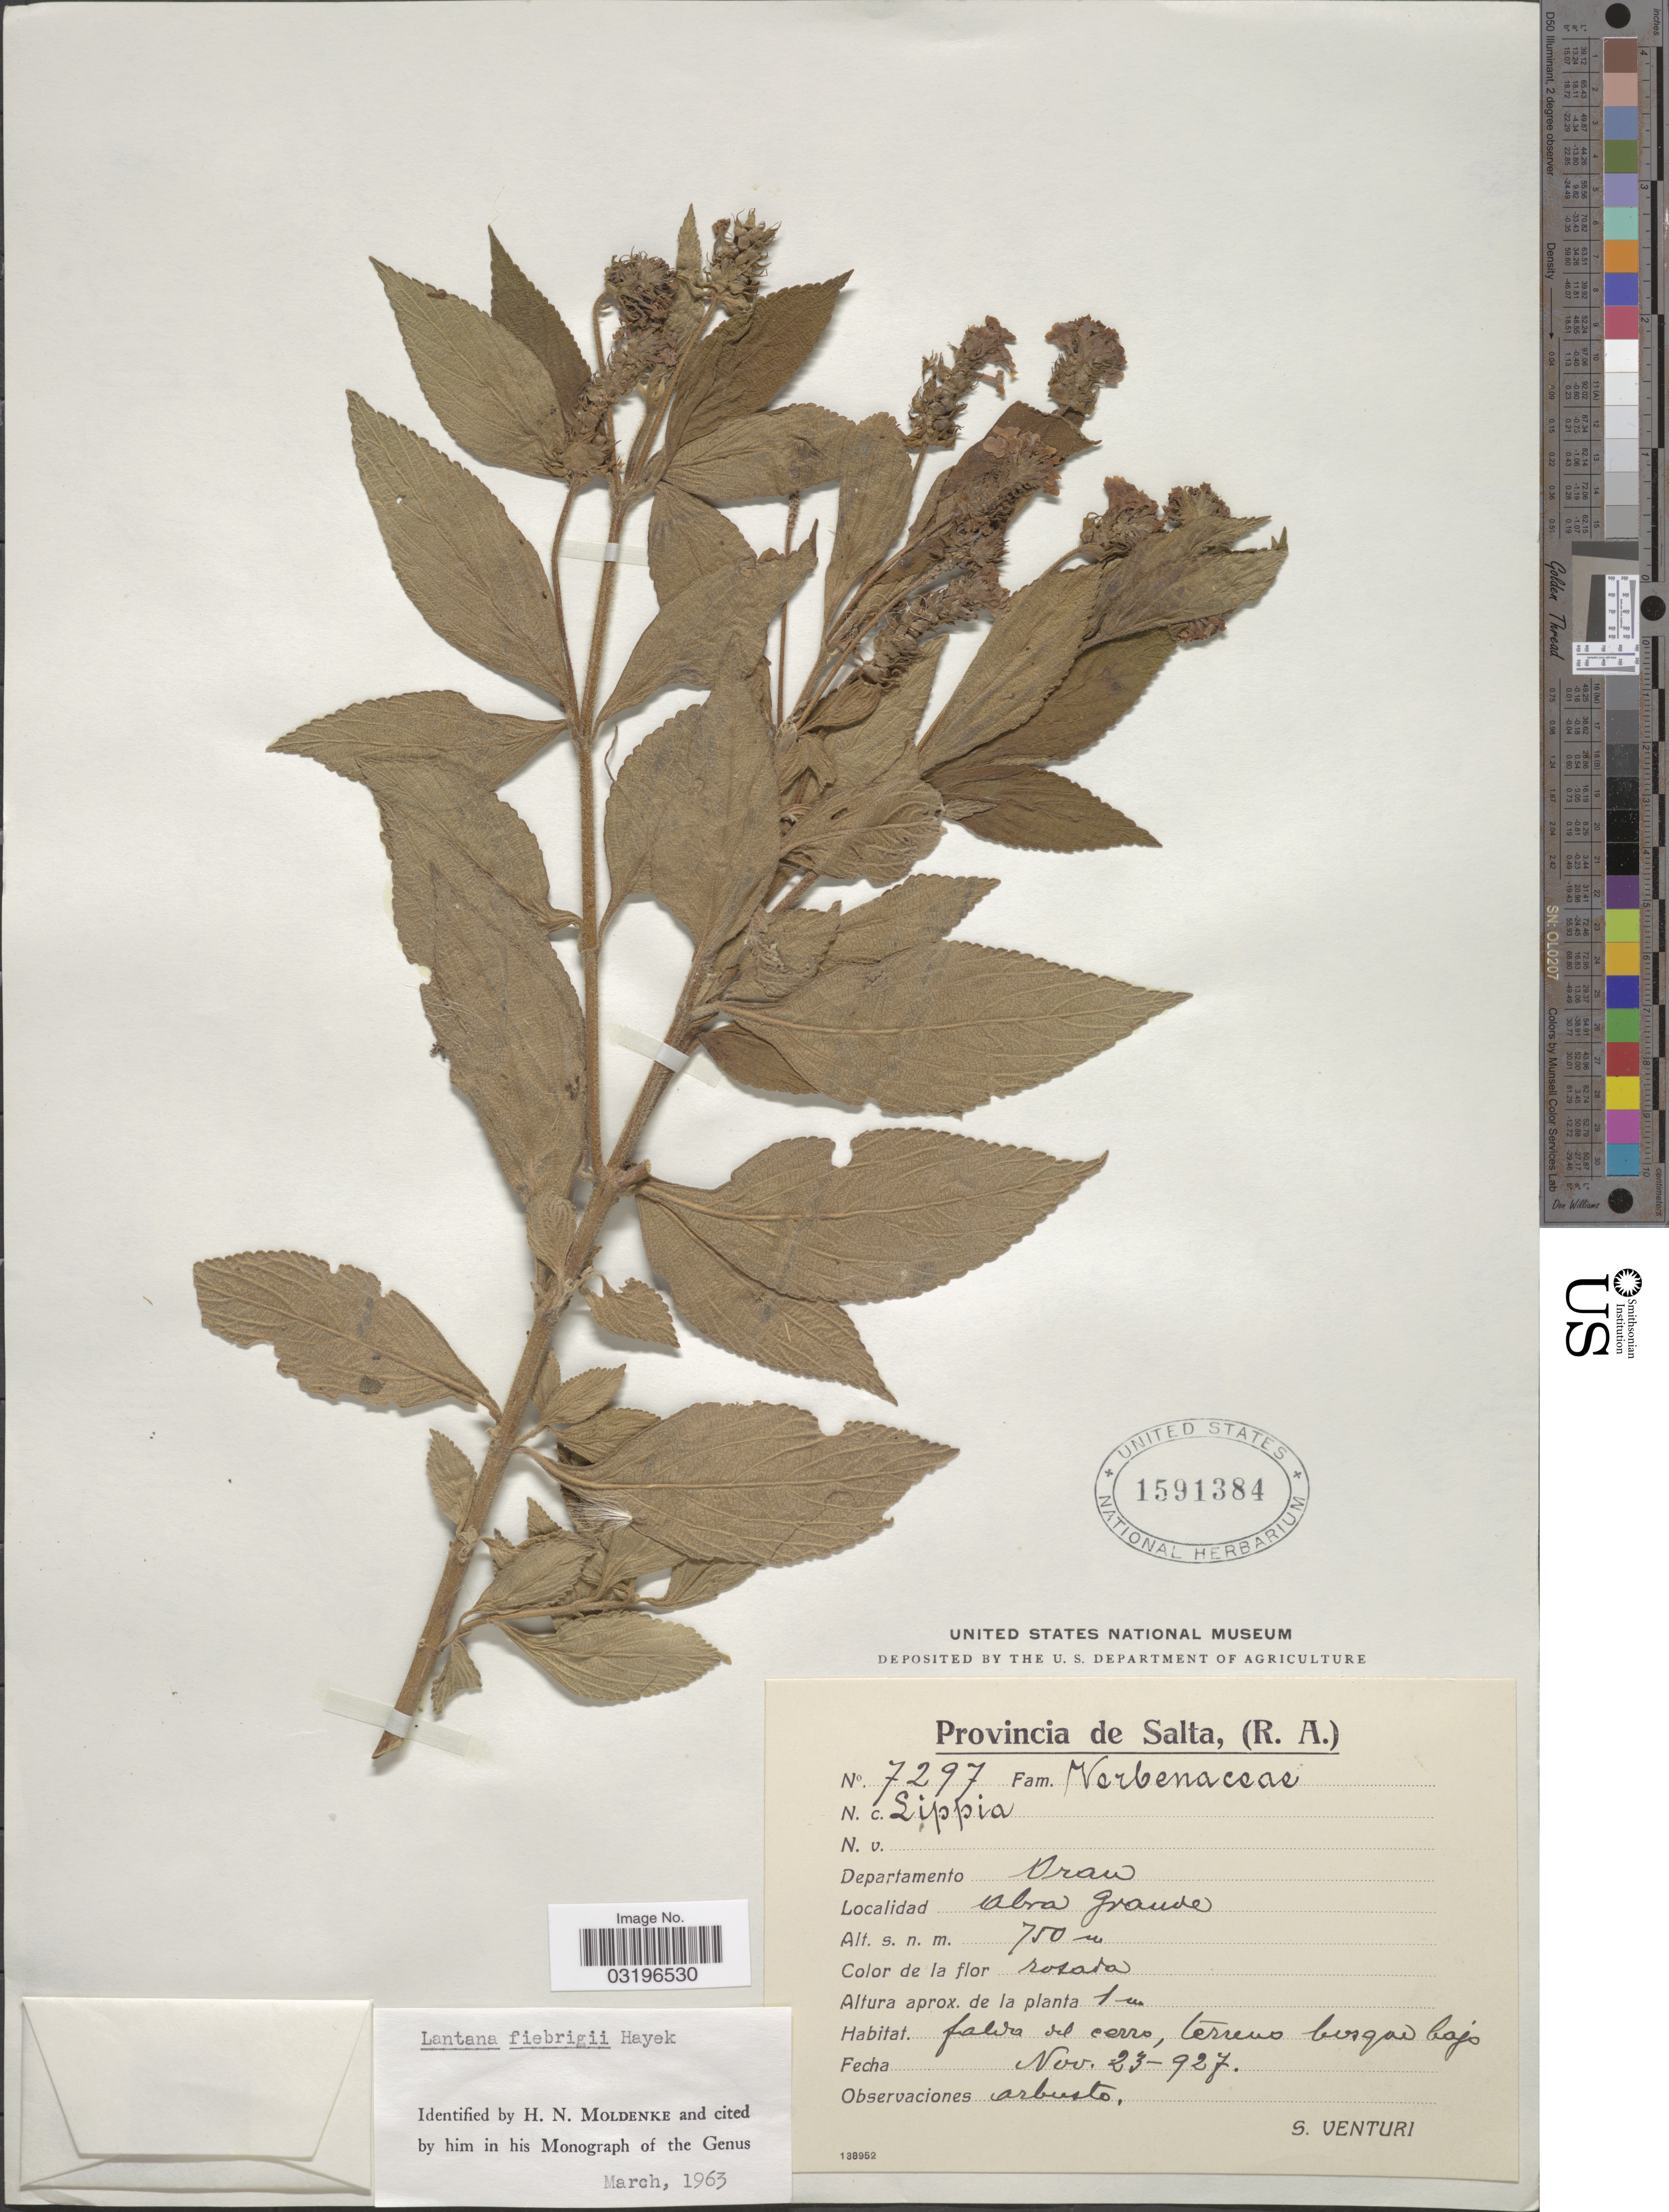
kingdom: Plantae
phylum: Tracheophyta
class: Magnoliopsida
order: Lamiales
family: Verbenaceae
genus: Lantana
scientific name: Lantana fiebrigii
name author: Hayek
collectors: S. Venturi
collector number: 7297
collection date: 1927-11-23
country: Argentina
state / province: Salta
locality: Departamento Oran, Abra Grande.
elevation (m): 750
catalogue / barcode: US 1591384